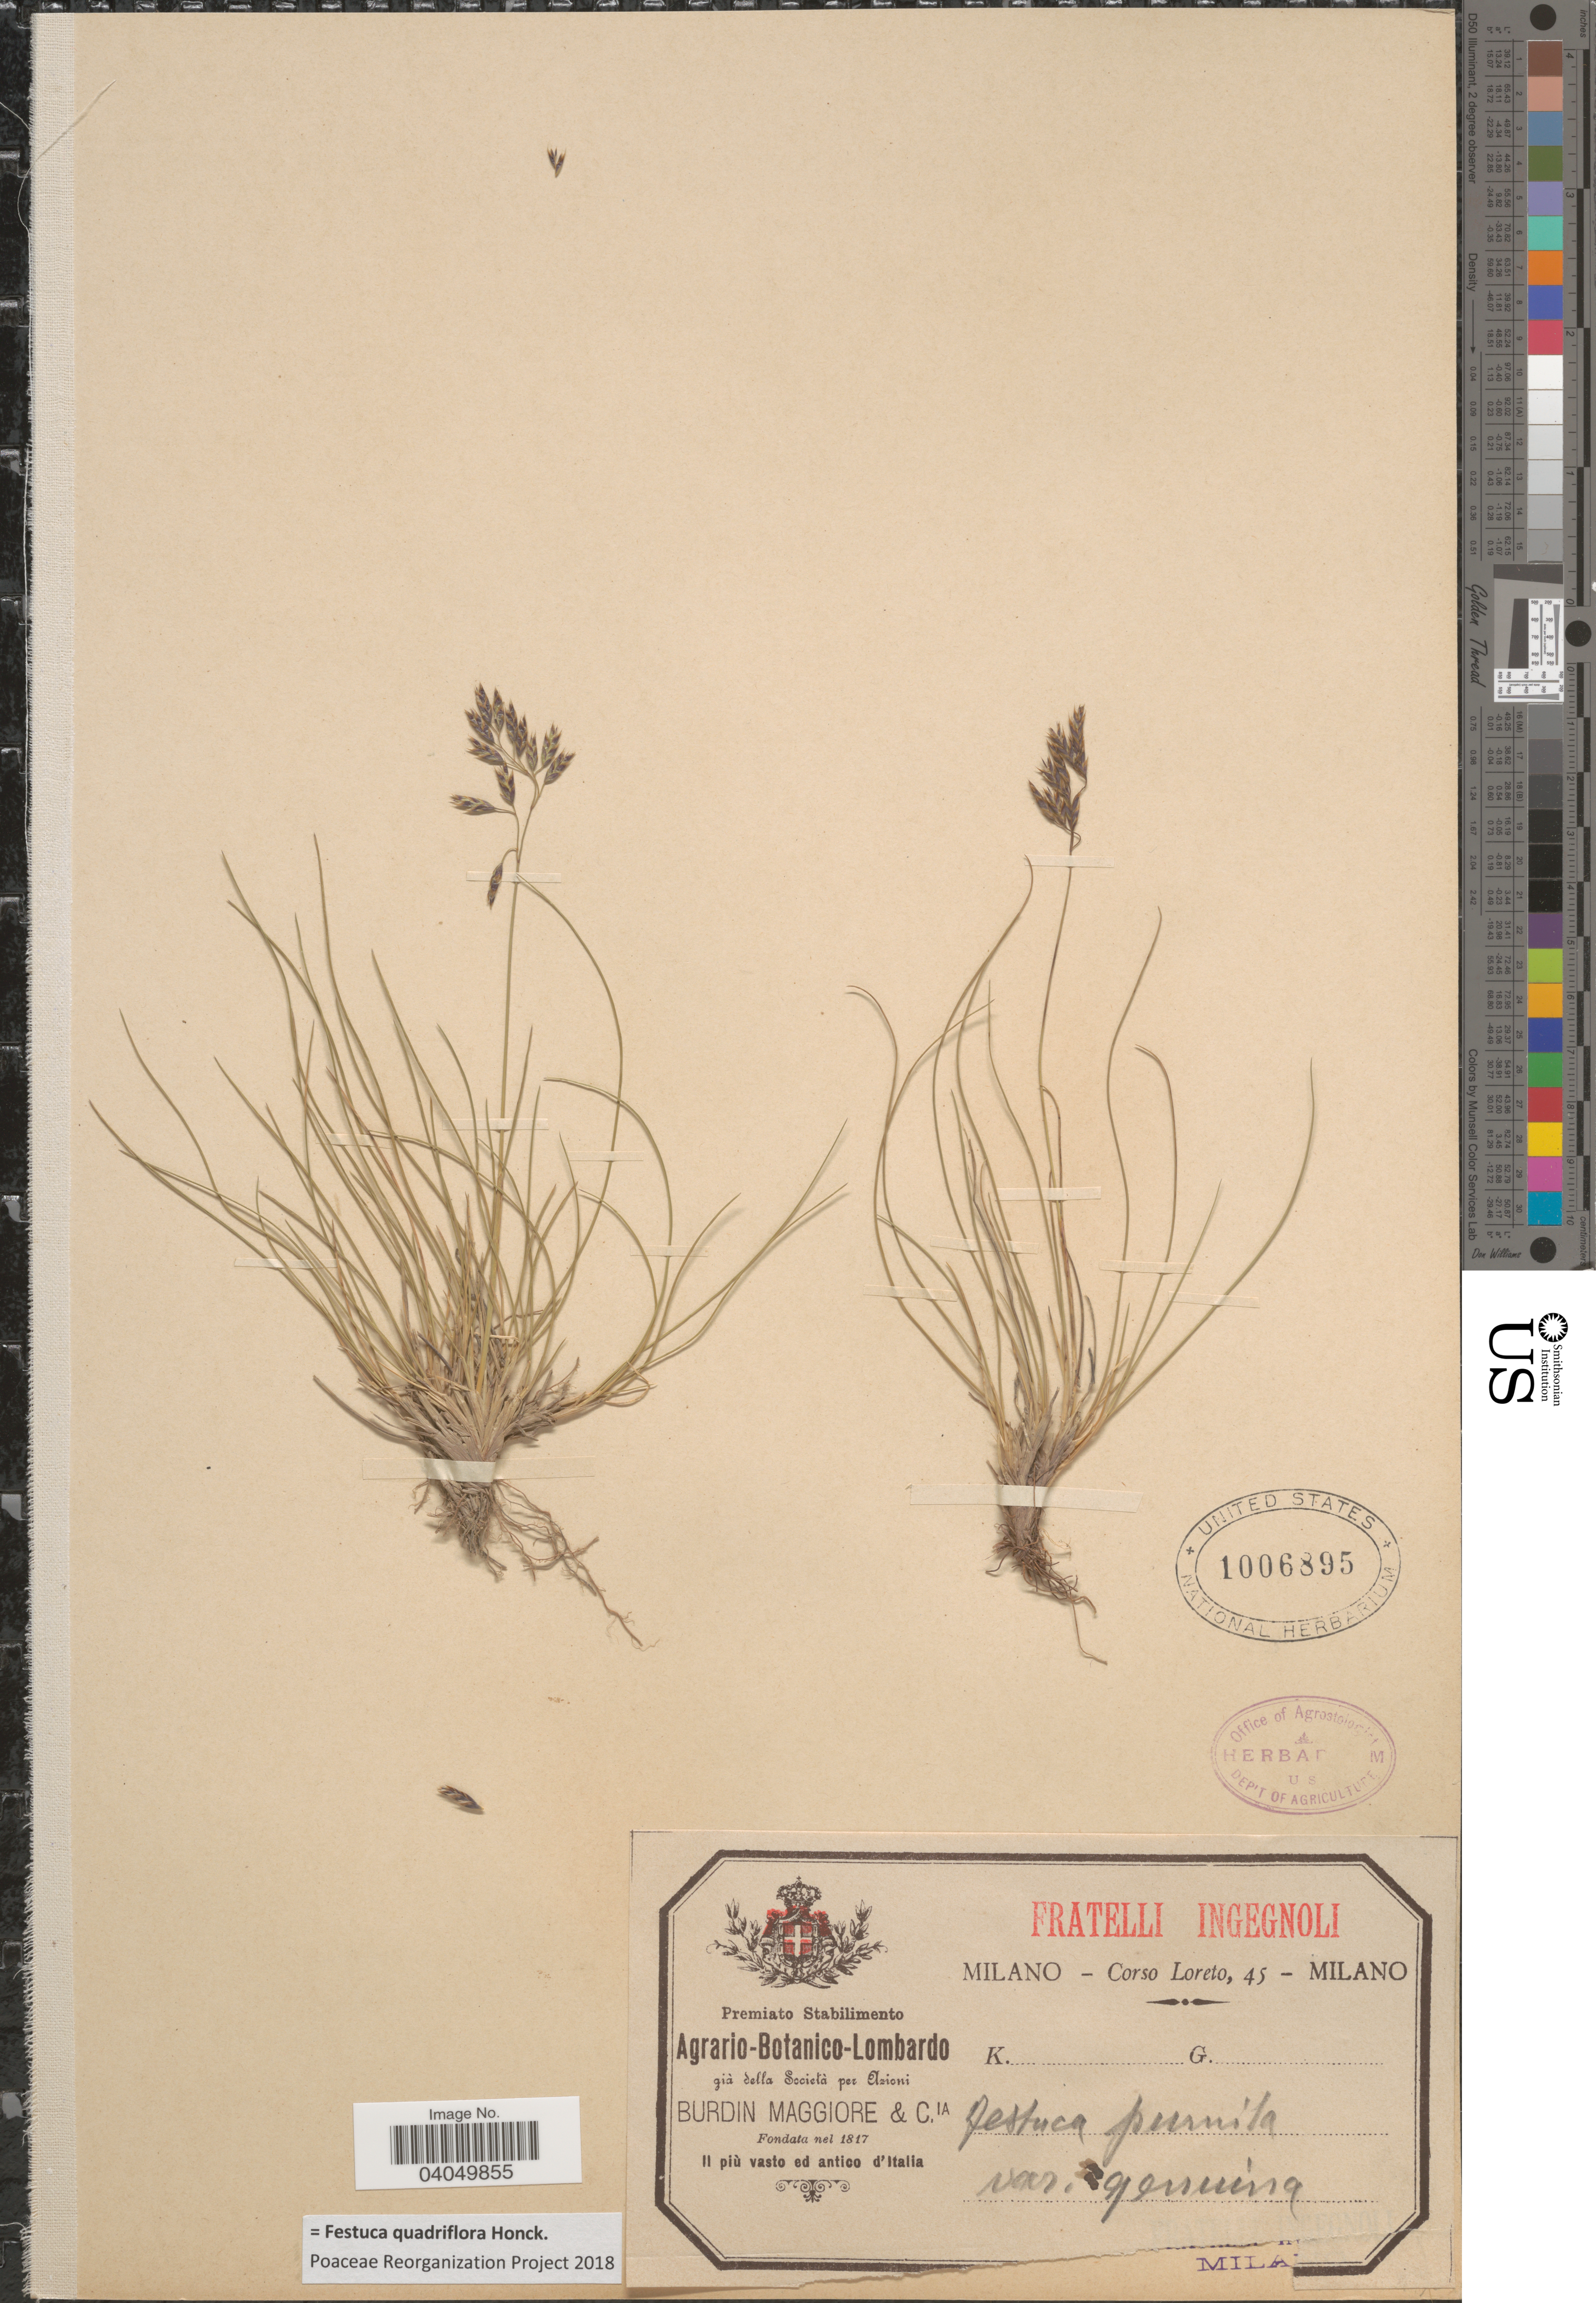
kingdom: Plantae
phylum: Tracheophyta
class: Liliopsida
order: Poales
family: Poaceae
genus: Festuca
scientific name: Festuca quadriflora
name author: Honck.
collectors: Loreto, C.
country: Italy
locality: Milano.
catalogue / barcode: US 1006895